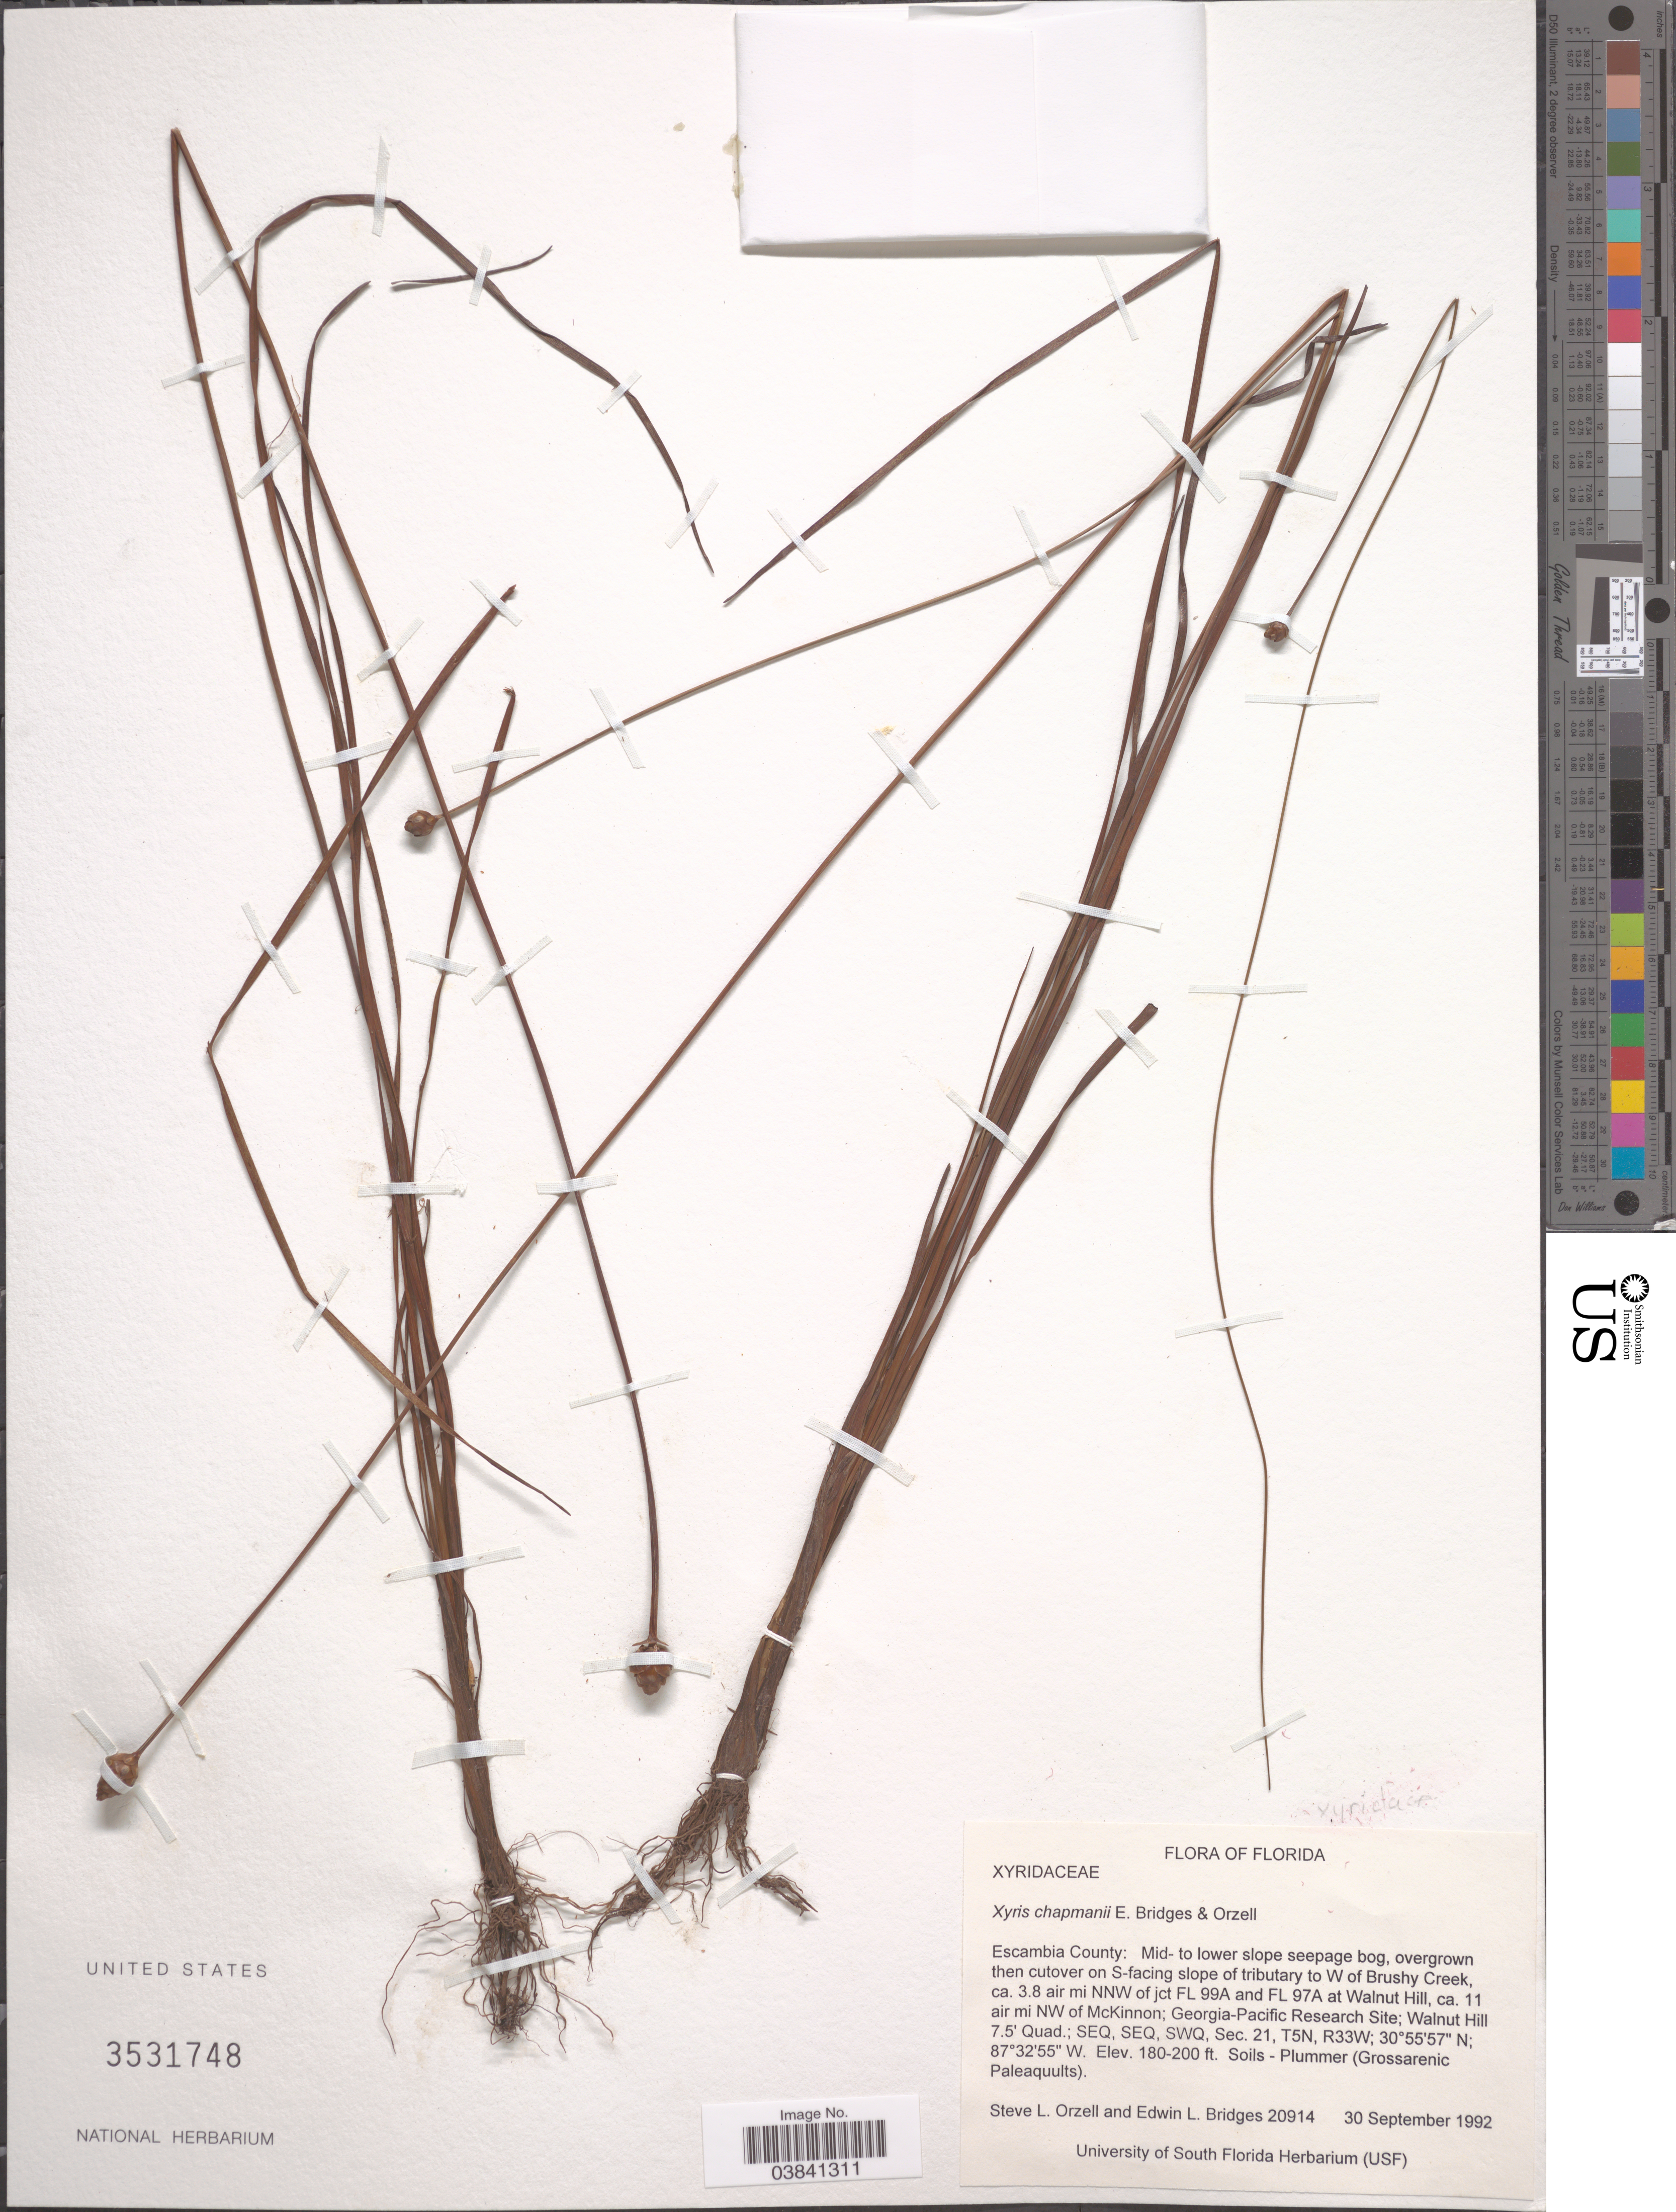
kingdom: Plantae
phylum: Tracheophyta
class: Liliopsida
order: Poales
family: Xyridaceae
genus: Xyris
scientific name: Xyris chapmanii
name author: E.L. Bridges & Orzell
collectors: S. Orzell & E. Bridges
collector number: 20914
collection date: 1992-09-30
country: United States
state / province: Florida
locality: Escambia County: Mid- to lower slope seepage bog, overgrown then cutover on S-facing slope of tributary to W of Brushy Creek, ca. 3.8 air mi NNW of jct FL 99A and FL 97A at Walnut Hill, ca. 11 air mi NW of McKinnon; Georgia-Pacific Research Site; Walnut Hill 7.5' Quad.; SEQ, SEQ, SWQ, Sec. 21, T5N, R33W.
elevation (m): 55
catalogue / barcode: US 3531748